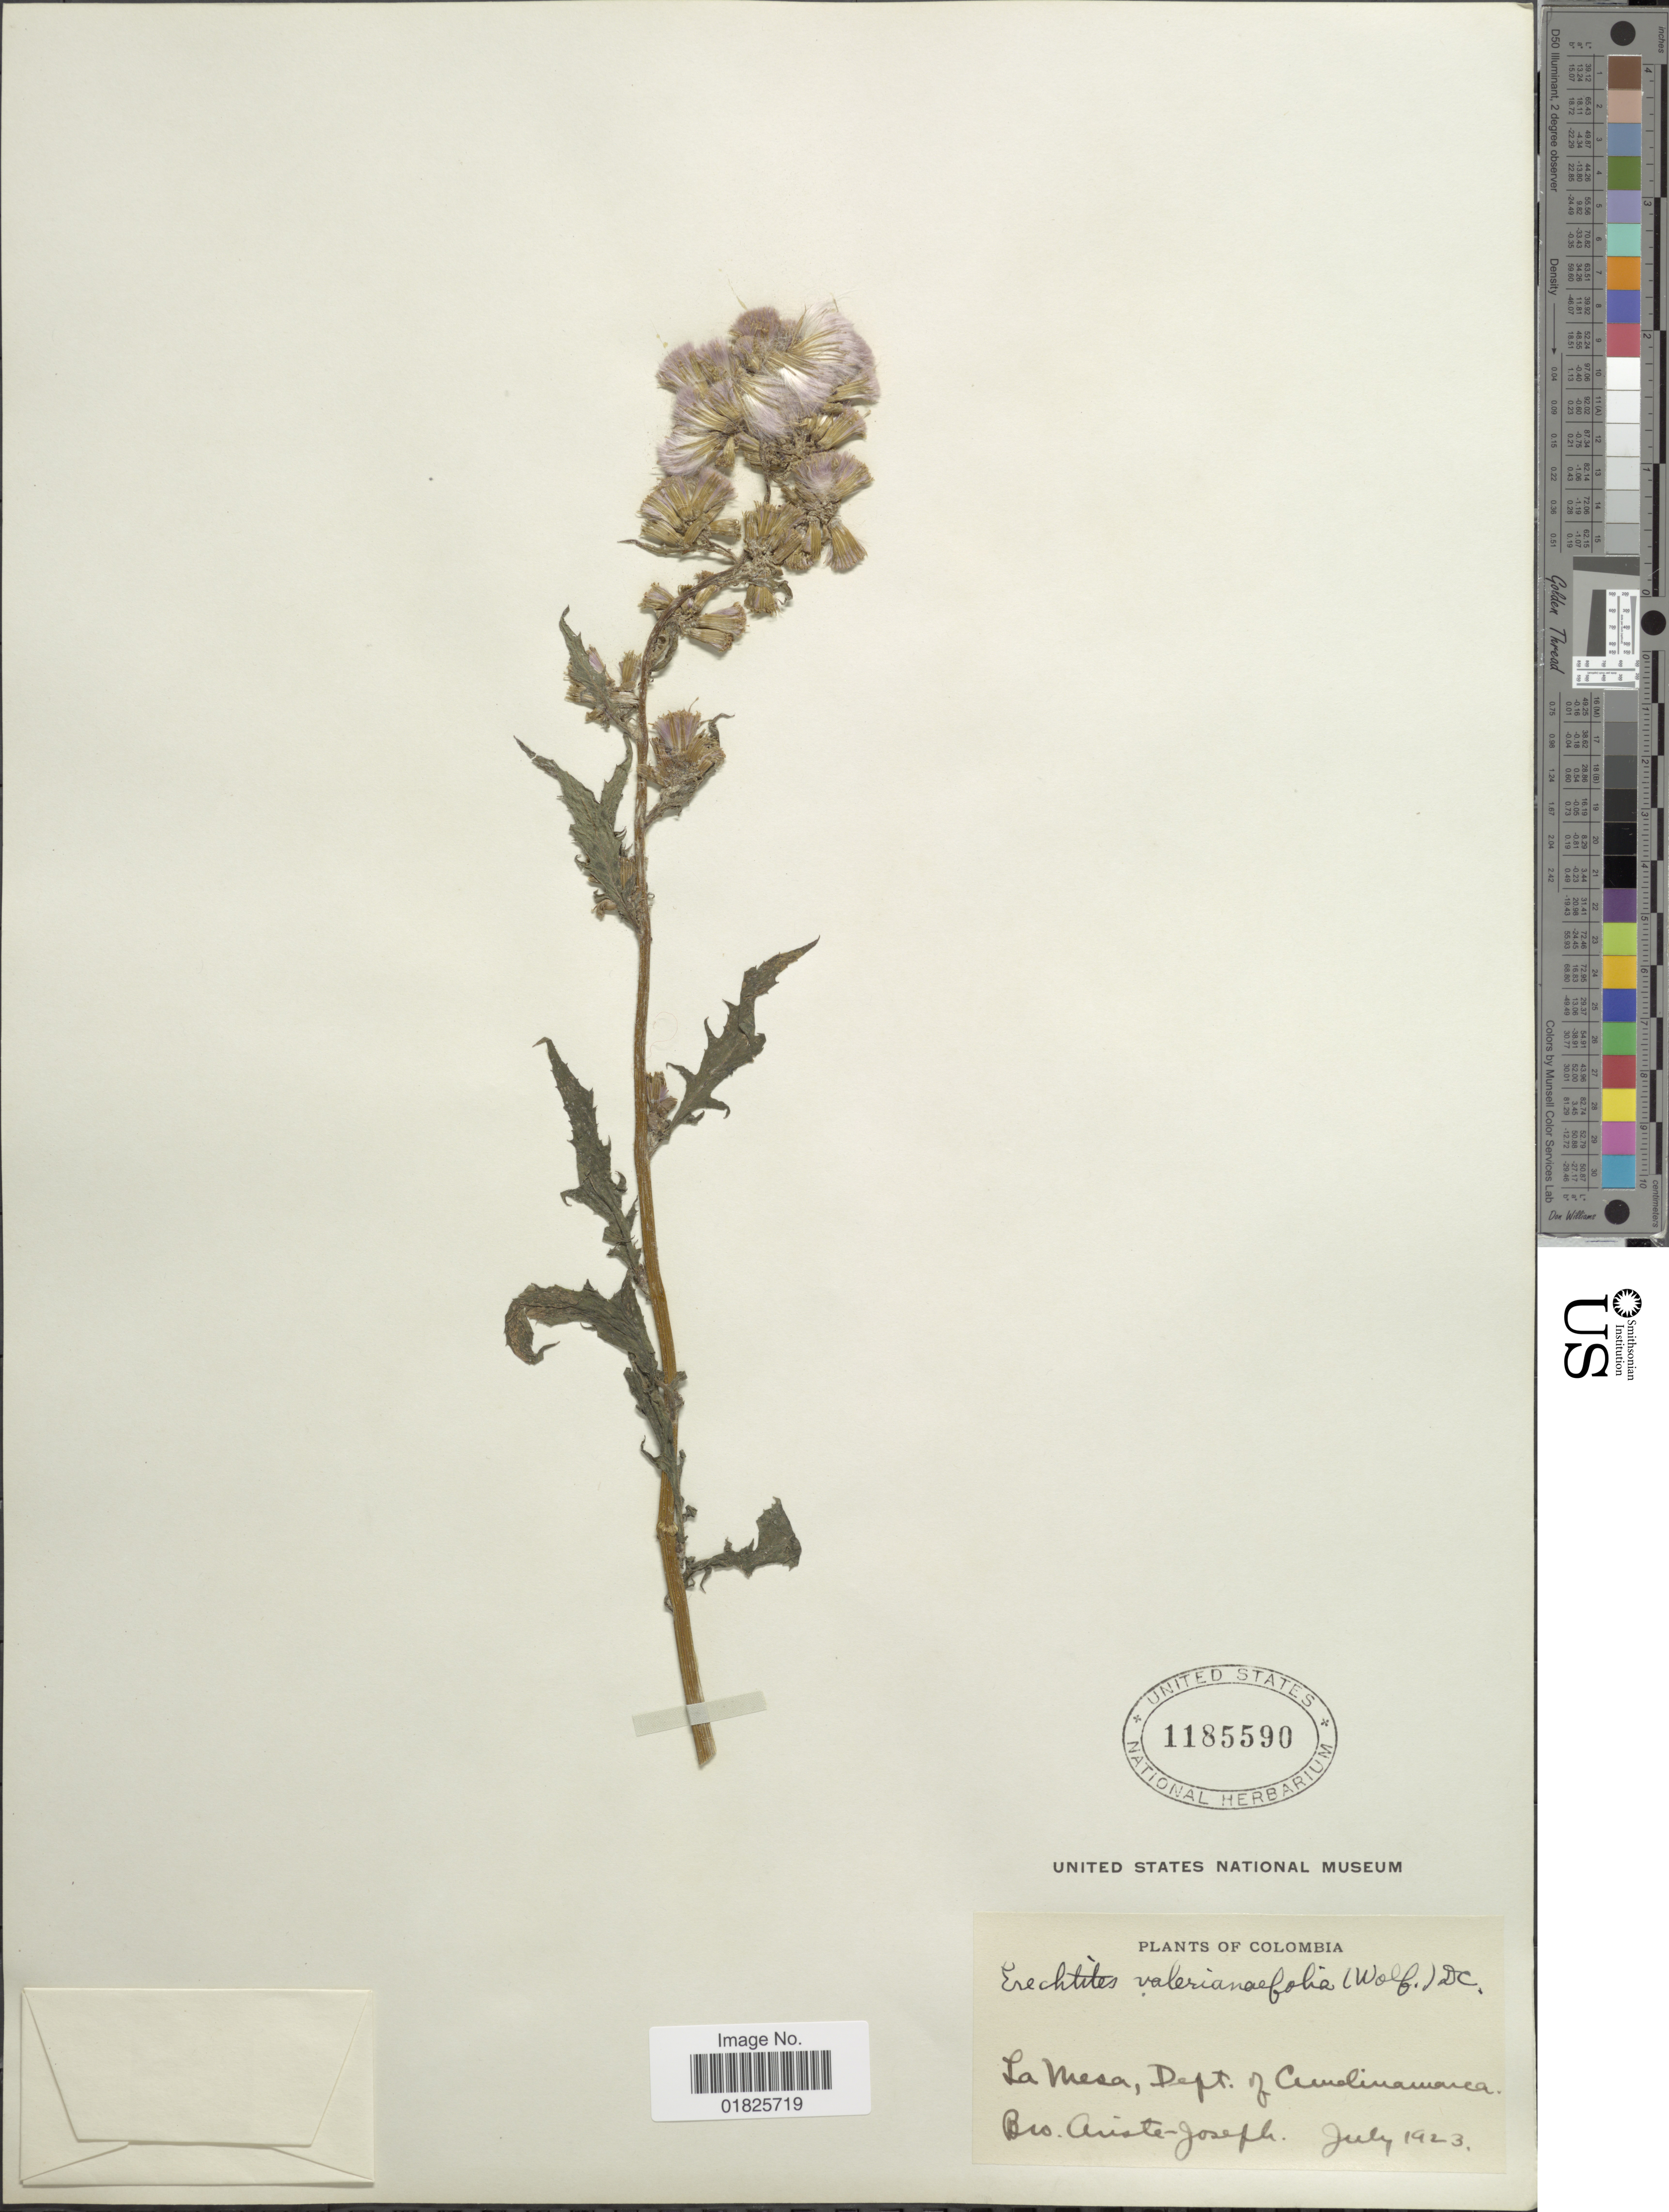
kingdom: Plantae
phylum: Tracheophyta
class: Magnoliopsida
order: Asterales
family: Asteraceae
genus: Erechtites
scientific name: Erechtites valerianifolius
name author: (Link ex Spreng.) DC.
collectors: Bro. Ariste-Joseph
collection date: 1923-07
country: Colombia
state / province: Cundinamarca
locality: La Mesa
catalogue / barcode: US 1185590